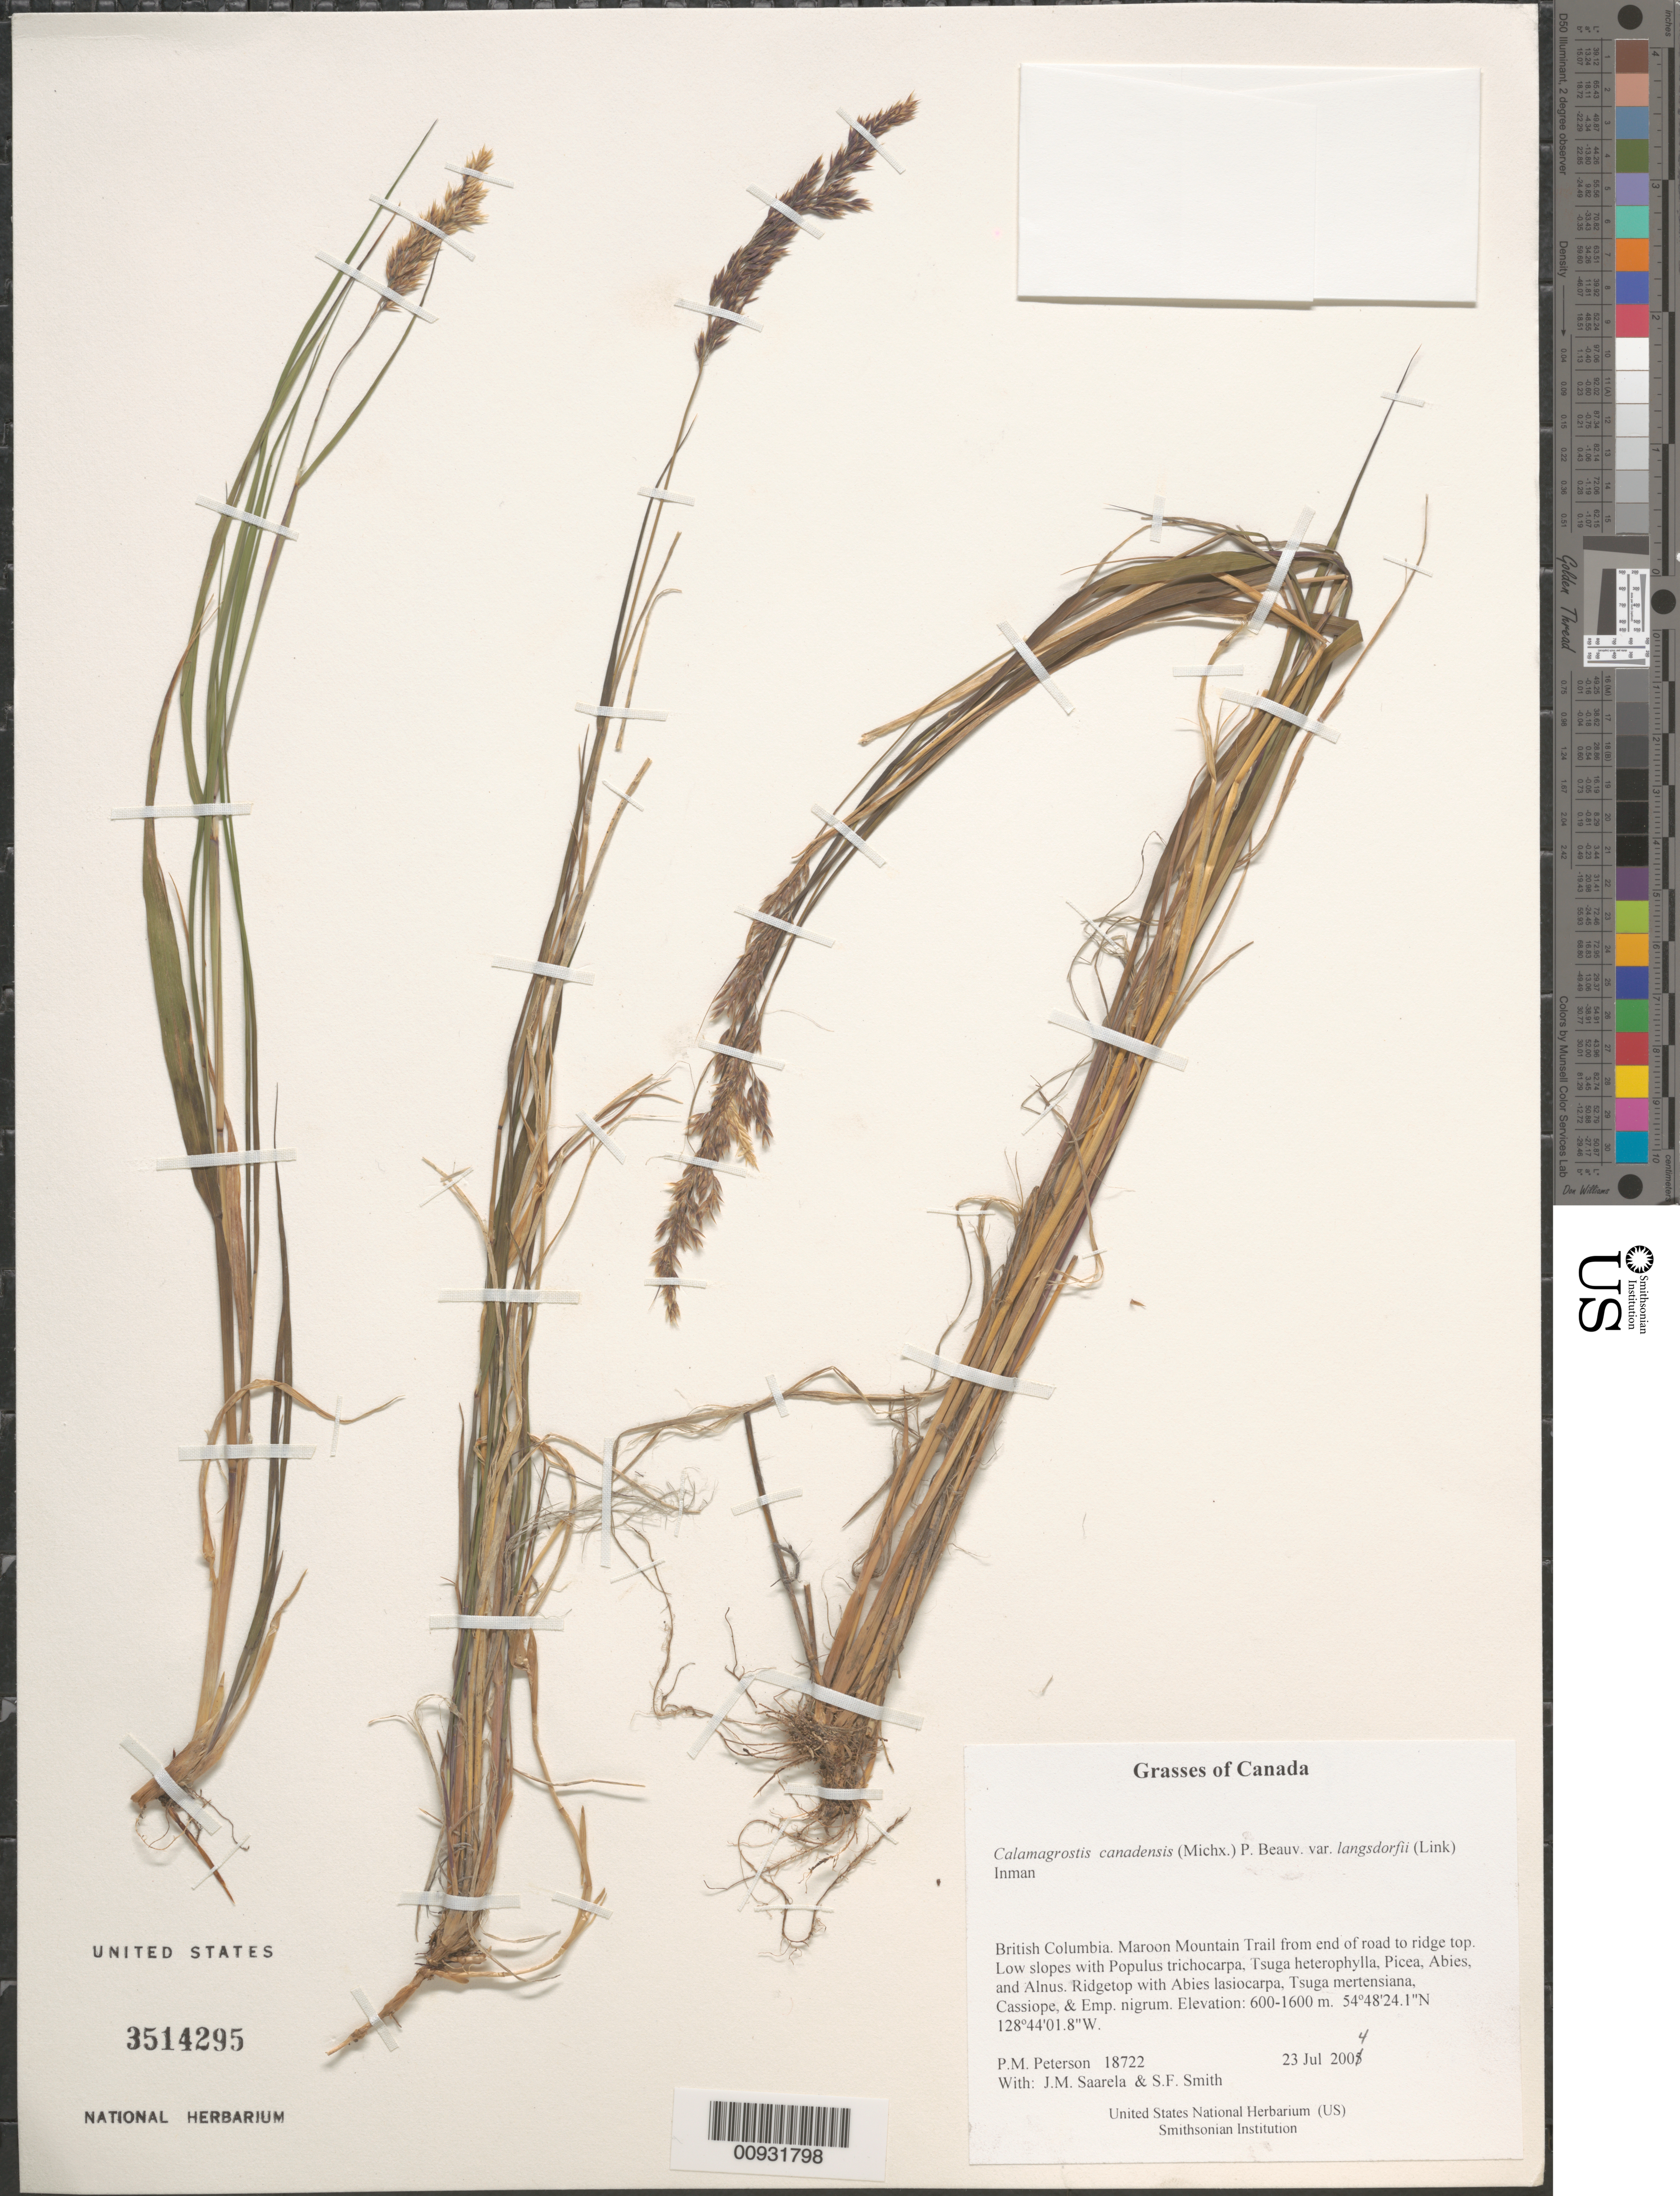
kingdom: Plantae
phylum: Tracheophyta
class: Liliopsida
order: Poales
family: Poaceae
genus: Calamagrostis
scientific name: Calamagrostis canadensis var. langsdorffii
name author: (Link) Inman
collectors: P. M. Peterson, J. Saarela & S.F. Smith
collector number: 18722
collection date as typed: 23 Jul 2004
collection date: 2004-07-23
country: Canada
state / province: British Columbia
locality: Maroon Mountain Trail from end of road to ridge top. Low slopes with Populus trichocarpa, Tsuga heterophylla, Picea, Abies, and Alnus. Ridgetop with Abies lasiocarpa, Tsuga mertensiana, Cassiope, & Emp. nigrum.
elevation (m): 600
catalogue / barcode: US 3514295